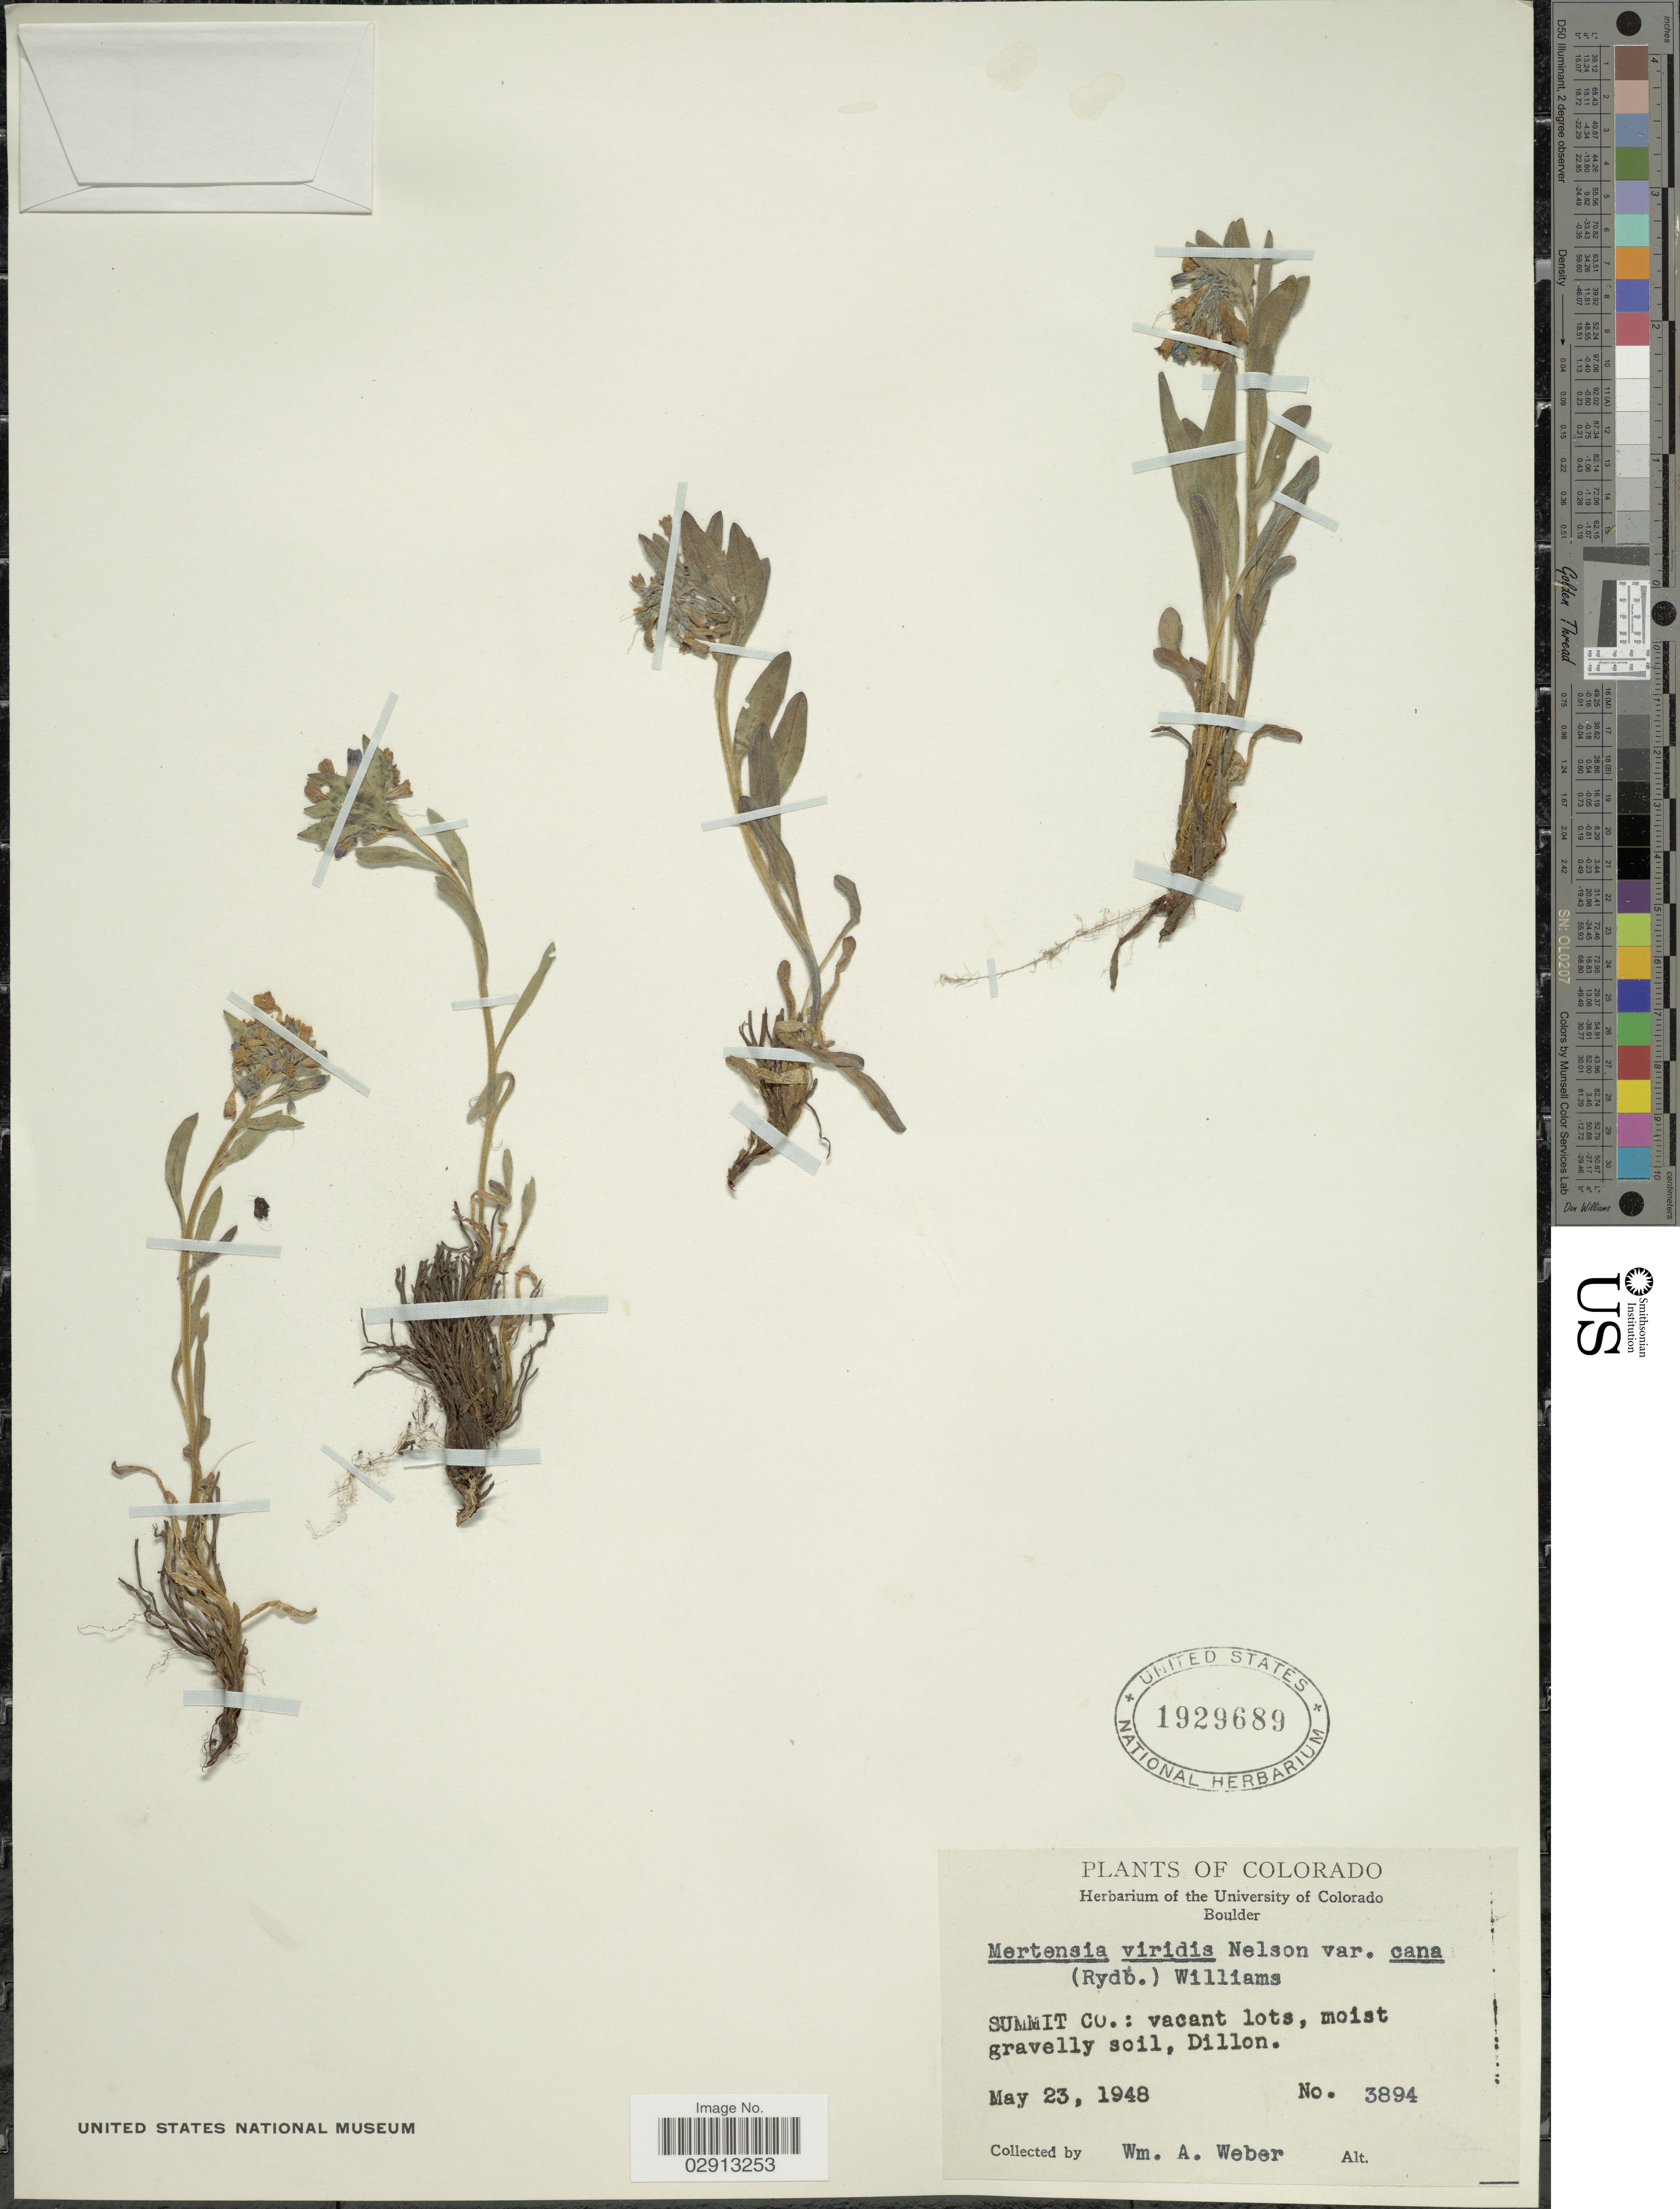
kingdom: Plantae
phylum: Tracheophyta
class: Magnoliopsida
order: Boraginales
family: Boraginaceae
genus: Mertensia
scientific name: Mertensia viridis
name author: (A. Nelson) A. Nelson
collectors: W. A. Weber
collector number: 3894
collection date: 1948-05-23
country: United States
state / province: Colorado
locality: Summit Co.: vacant lots, moist gravelly soil, Dillon.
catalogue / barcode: US 1929689